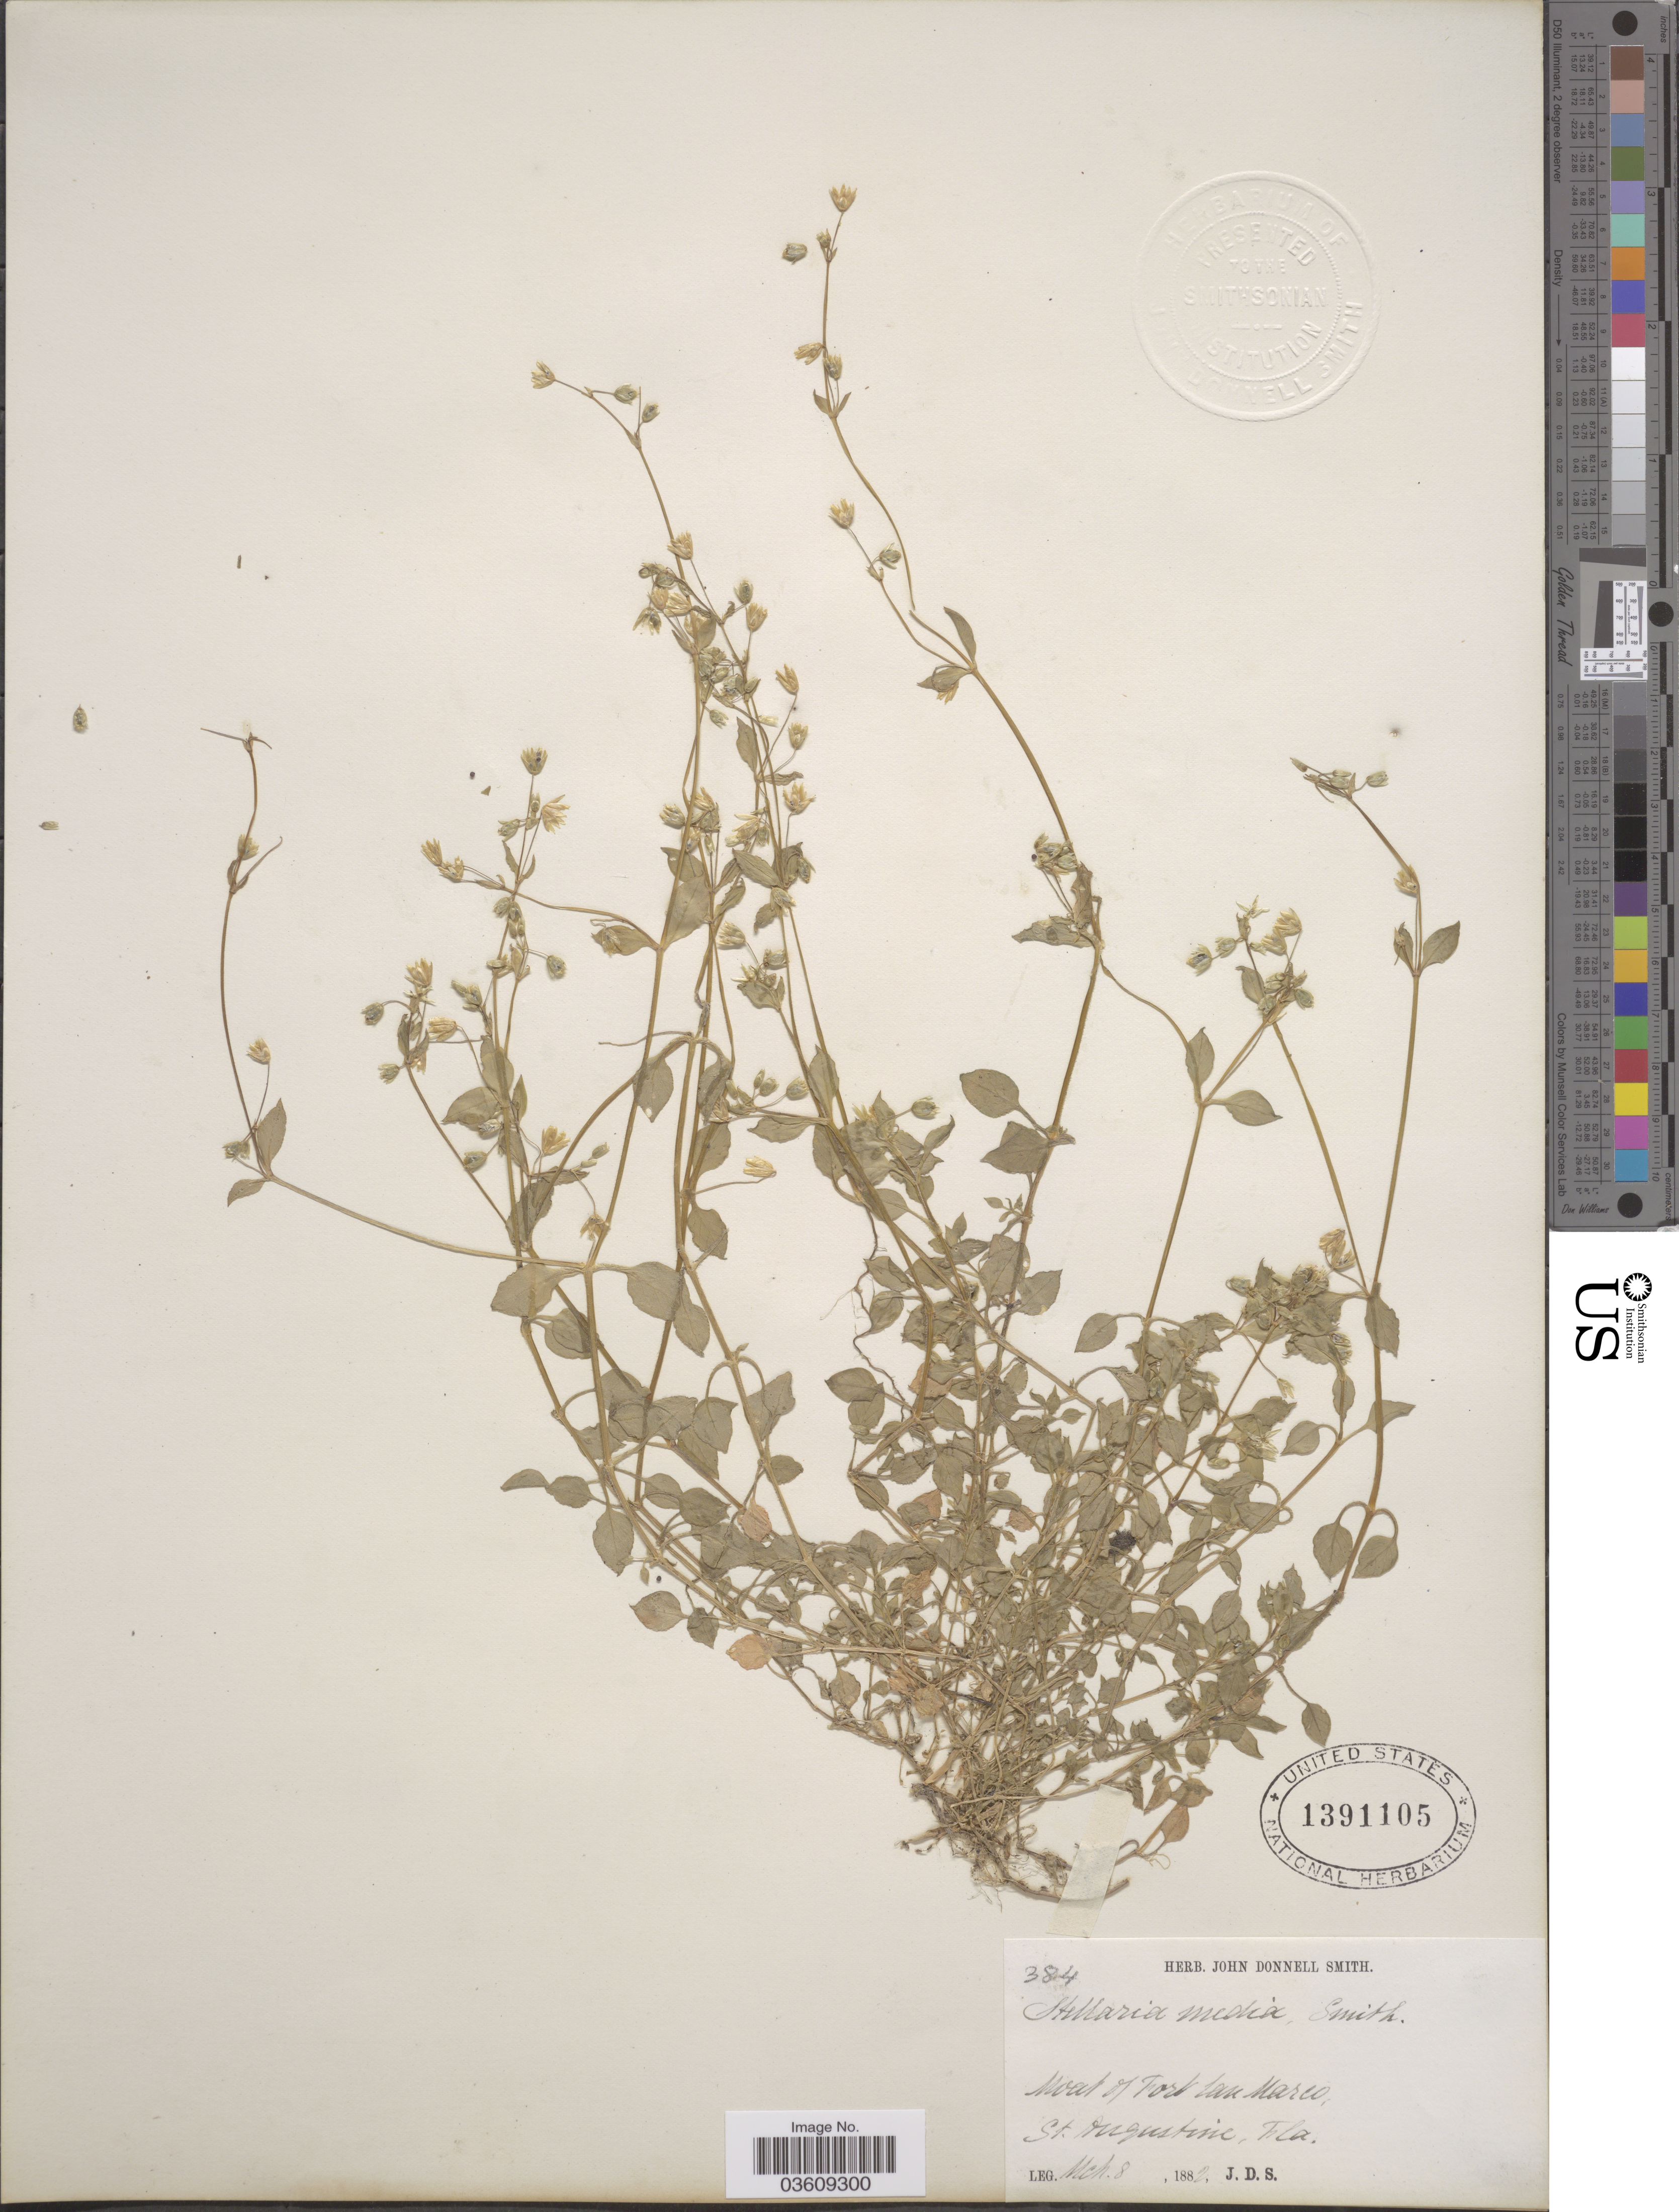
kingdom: Plantae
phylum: Tracheophyta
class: Magnoliopsida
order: Caryophyllales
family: Caryophyllaceae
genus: Stellaria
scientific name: Stellaria media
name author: (L.) Vill.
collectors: J. Donnell Smith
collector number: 384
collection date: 1882-03-08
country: United States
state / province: Florida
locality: Moat of Fort San Marco, St. Augustine.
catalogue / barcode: US 1391105